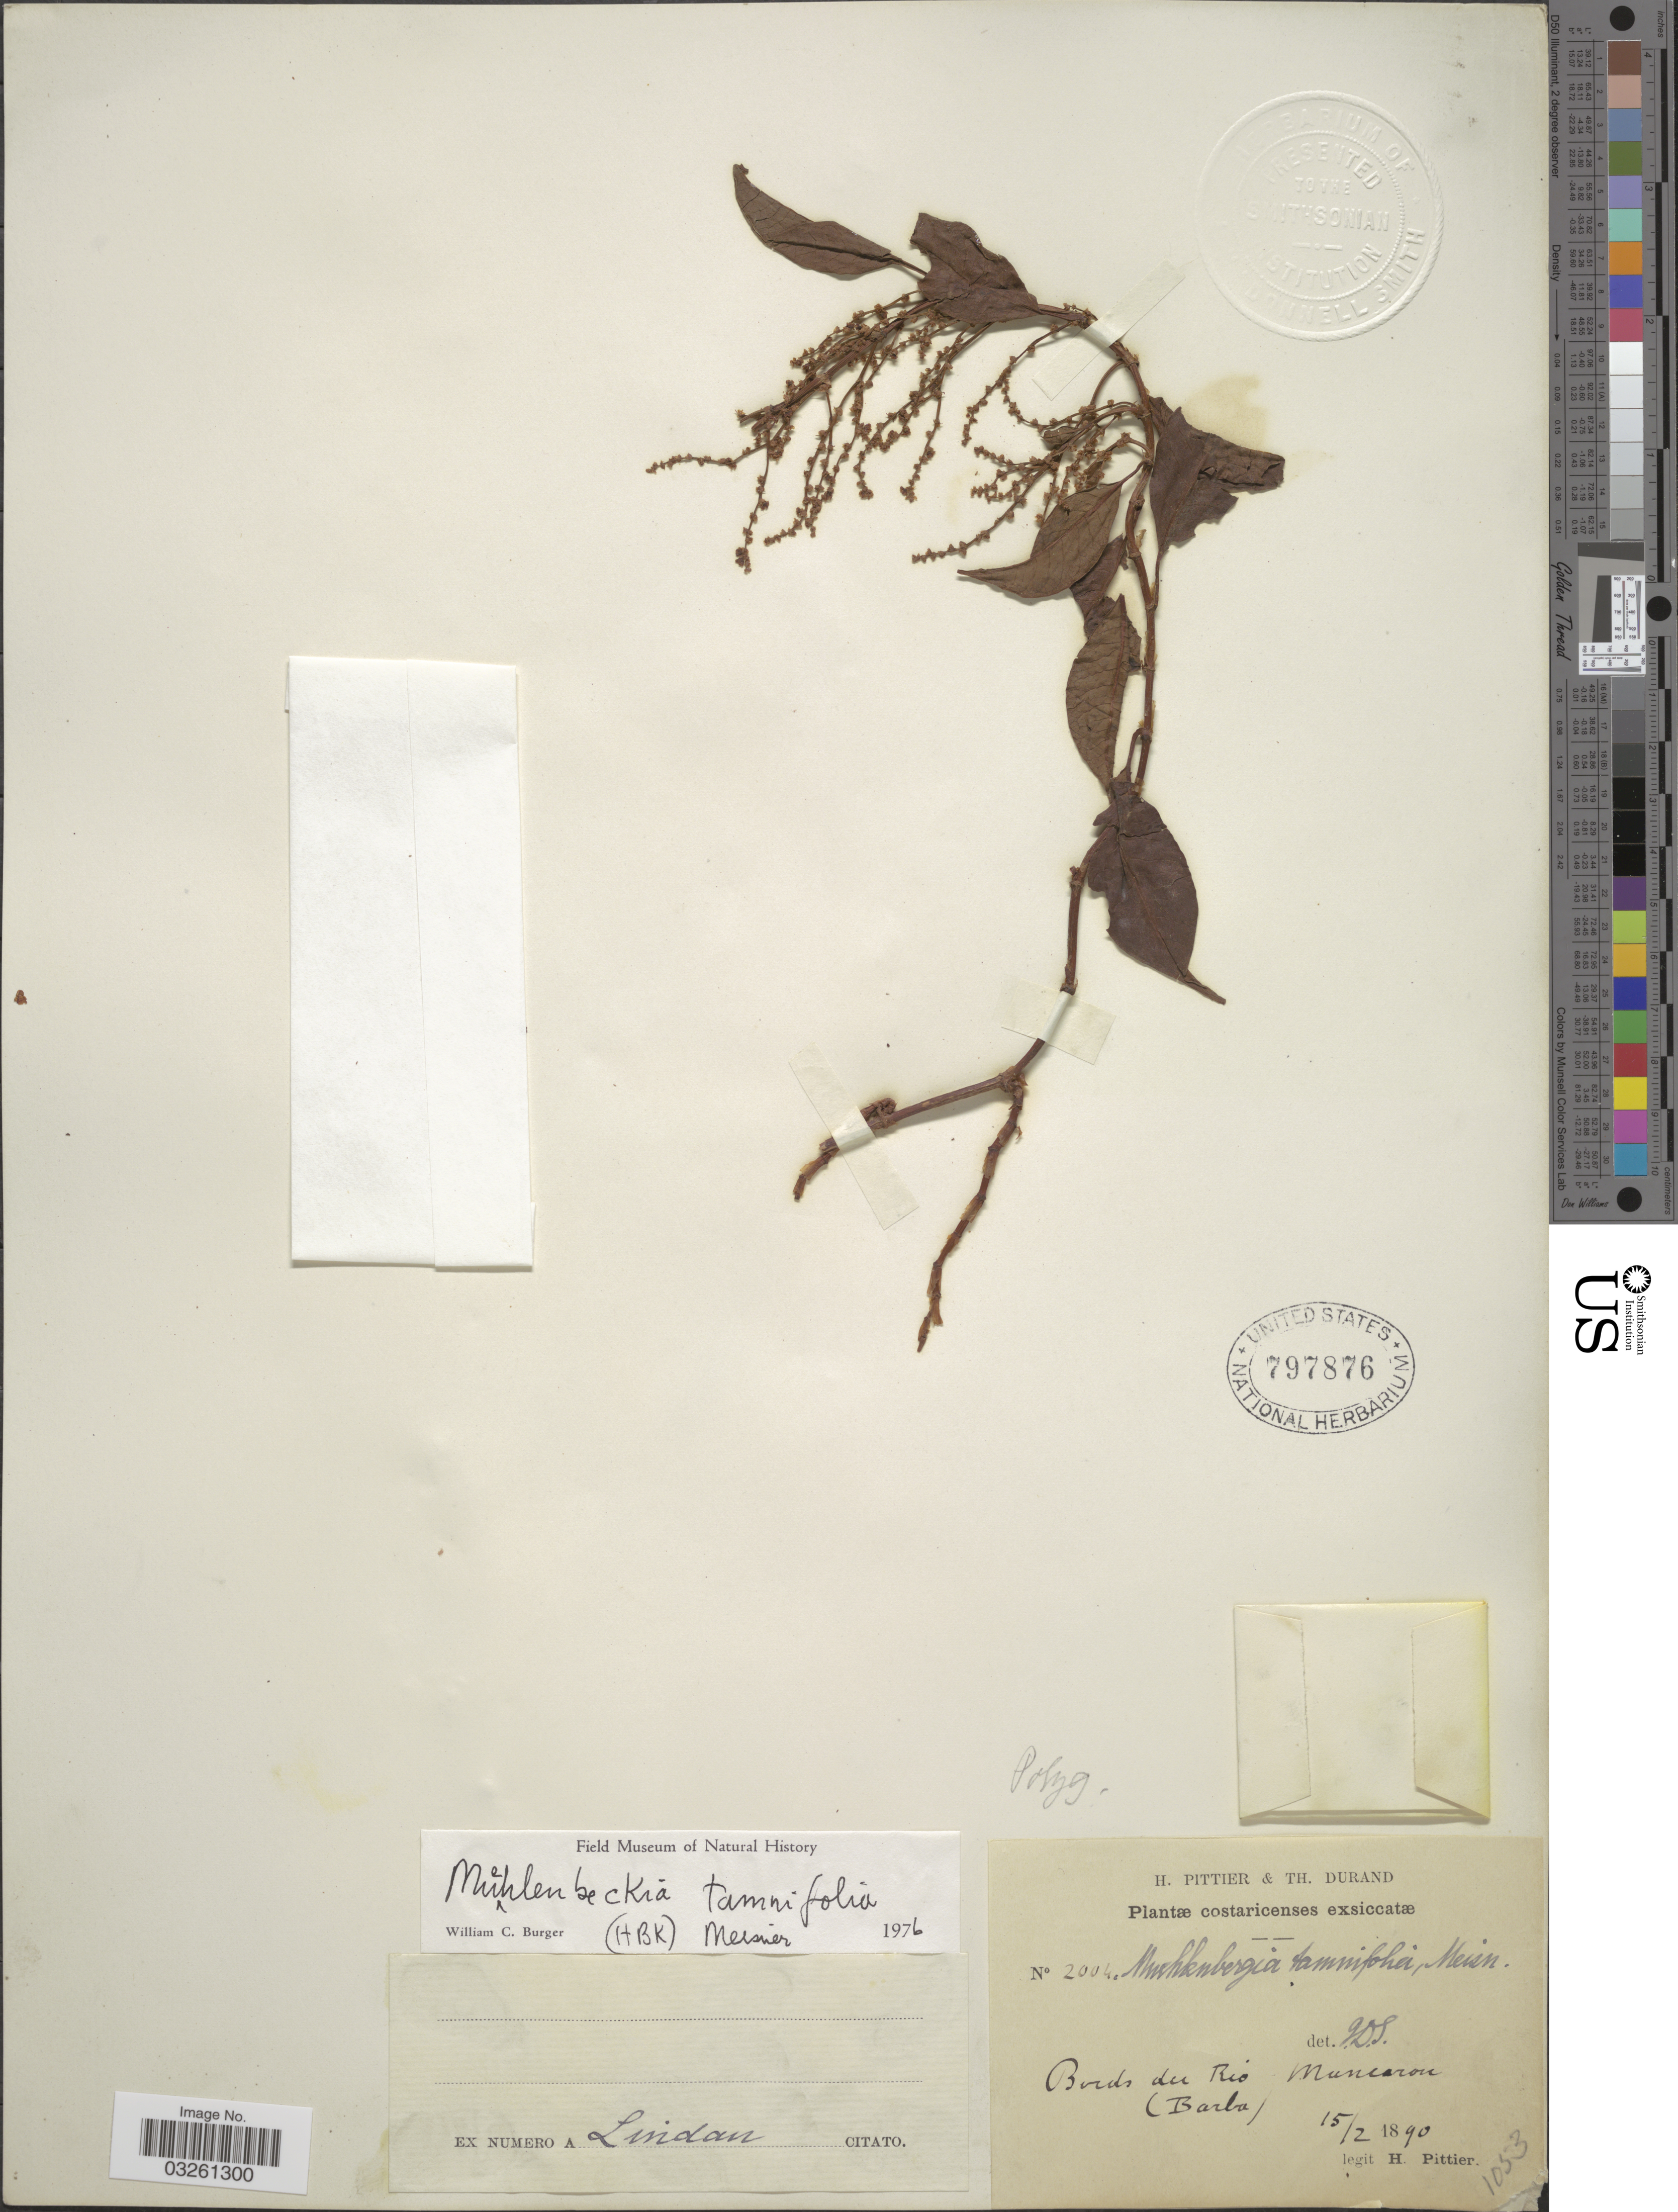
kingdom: Plantae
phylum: Tracheophyta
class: Magnoliopsida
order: Caryophyllales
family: Polygonaceae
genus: Muehlenbeckia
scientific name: Muehlenbeckia tamnifolia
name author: (Kunth) Meisn.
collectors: H. F. Pittier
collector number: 2004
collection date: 1890-02-15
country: Costa Rica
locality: Bords du Rio Mancaron, Barba. [edge of Rio Mancarron, Barva]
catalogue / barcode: US 797876